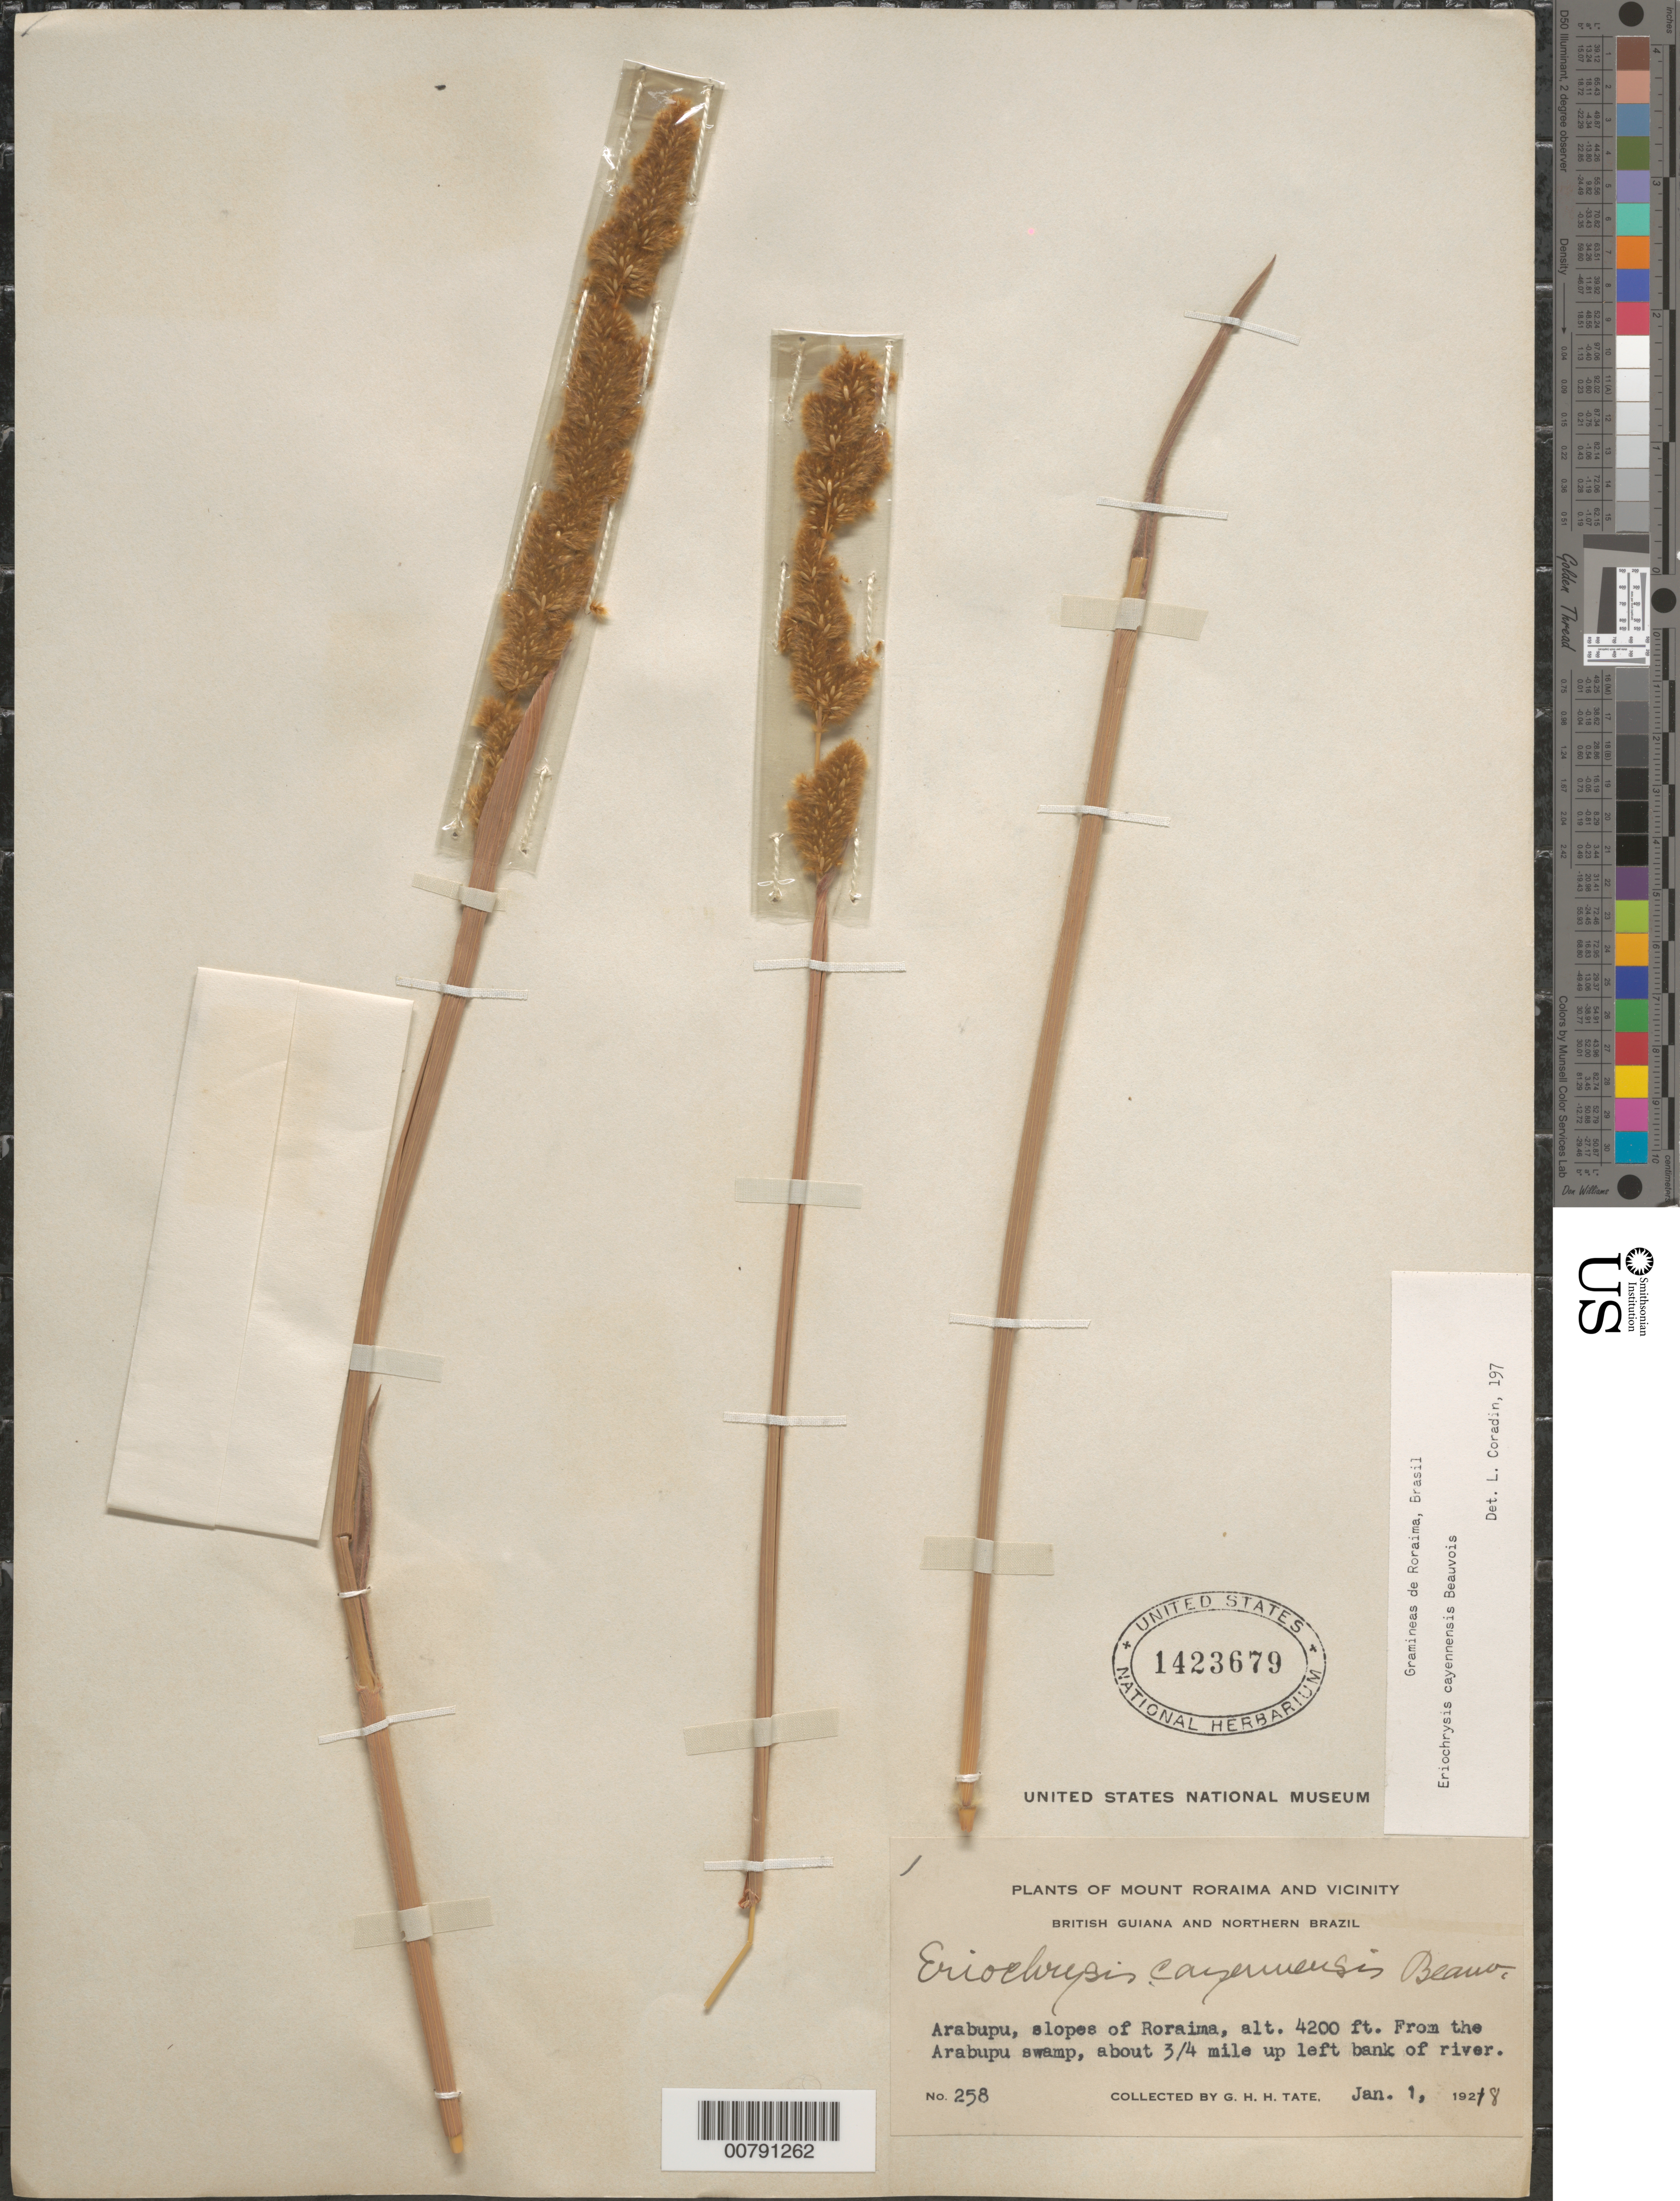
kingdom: Plantae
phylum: Tracheophyta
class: Liliopsida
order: Poales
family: Poaceae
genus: Eriochrysis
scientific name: Eriochrysis cayennensis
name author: P. Beauv.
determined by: Coradin, L.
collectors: G. H. H.Tate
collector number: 258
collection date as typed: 1-Jan-28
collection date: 1928-01-01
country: Venezuela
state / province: Bolívar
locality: Mt. Roraima, Arabupu, Arabupu Swamp, about 3/4 mile up left bank of river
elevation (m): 1280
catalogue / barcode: US 1423679